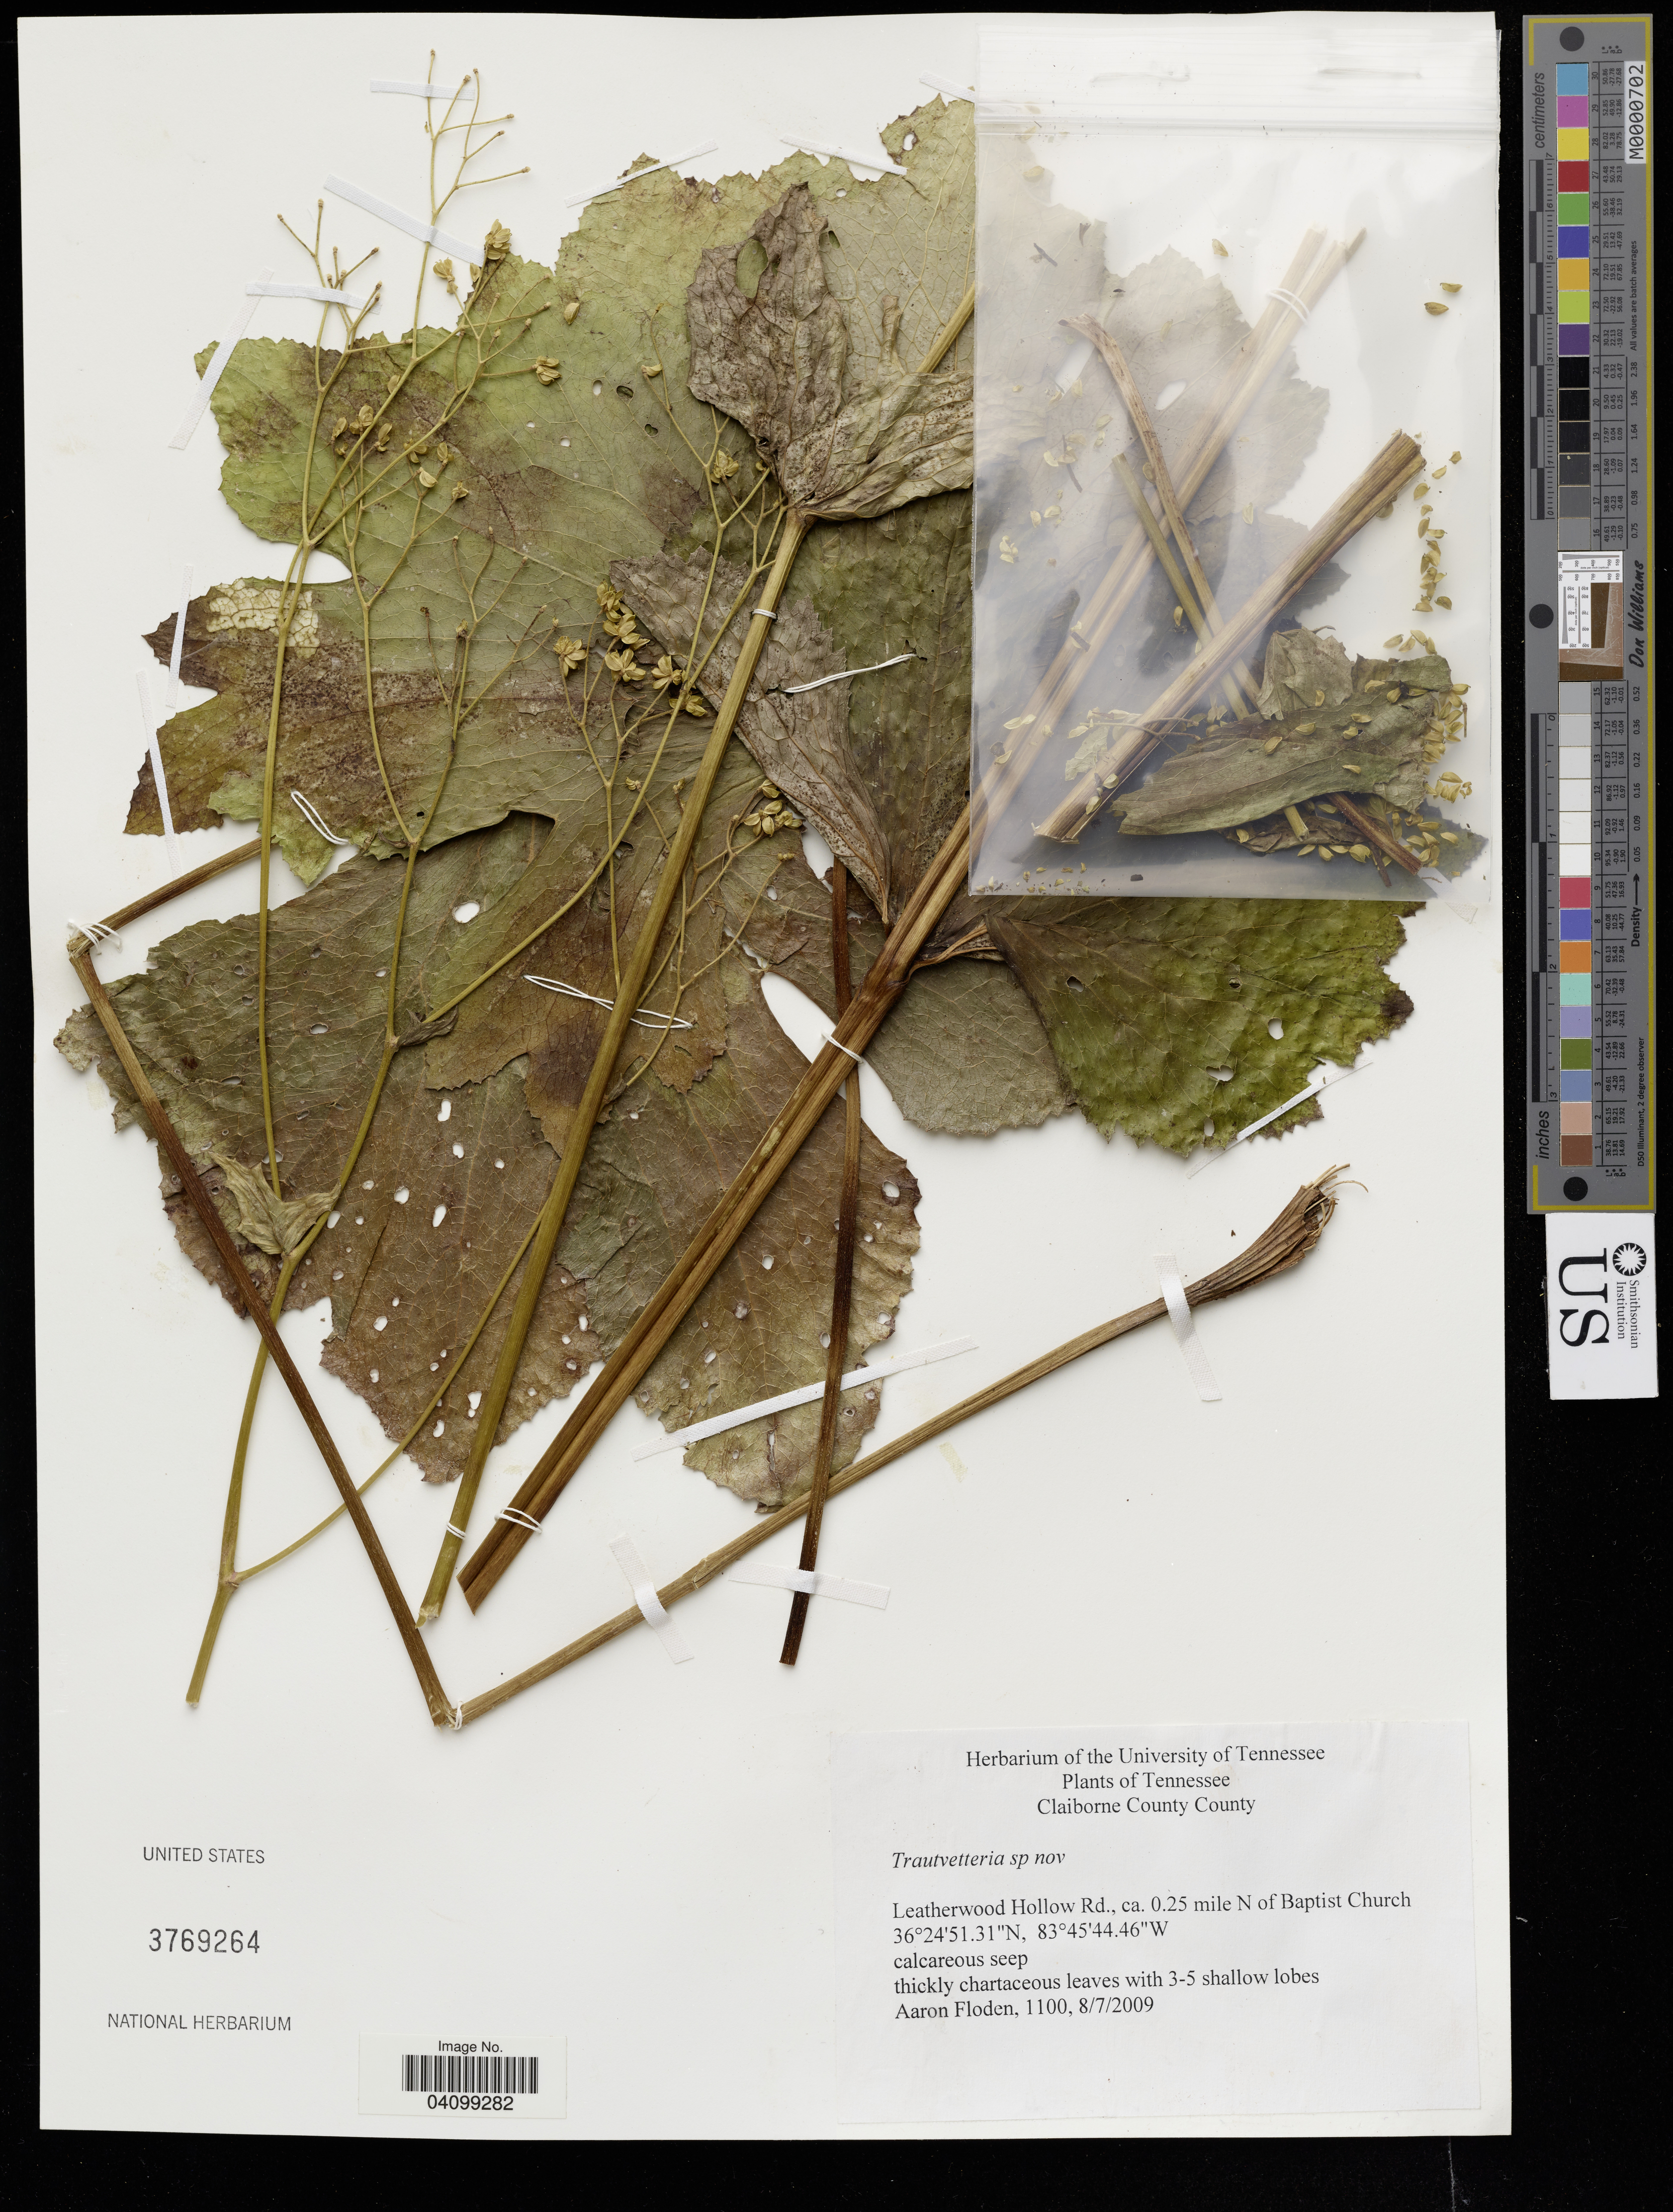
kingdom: Plantae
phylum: Tracheophyta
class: Magnoliopsida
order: Ranunculales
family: Ranunculaceae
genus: Trautvetteria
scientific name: Trautvetteria sp.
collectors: A. Floden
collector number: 1100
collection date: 2009-07-08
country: United States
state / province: Tennessee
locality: Claiborne County County. Leatherwood Hollow Rd., ca. 0.25 mile N of Baptist Church.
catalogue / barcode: US 3769264